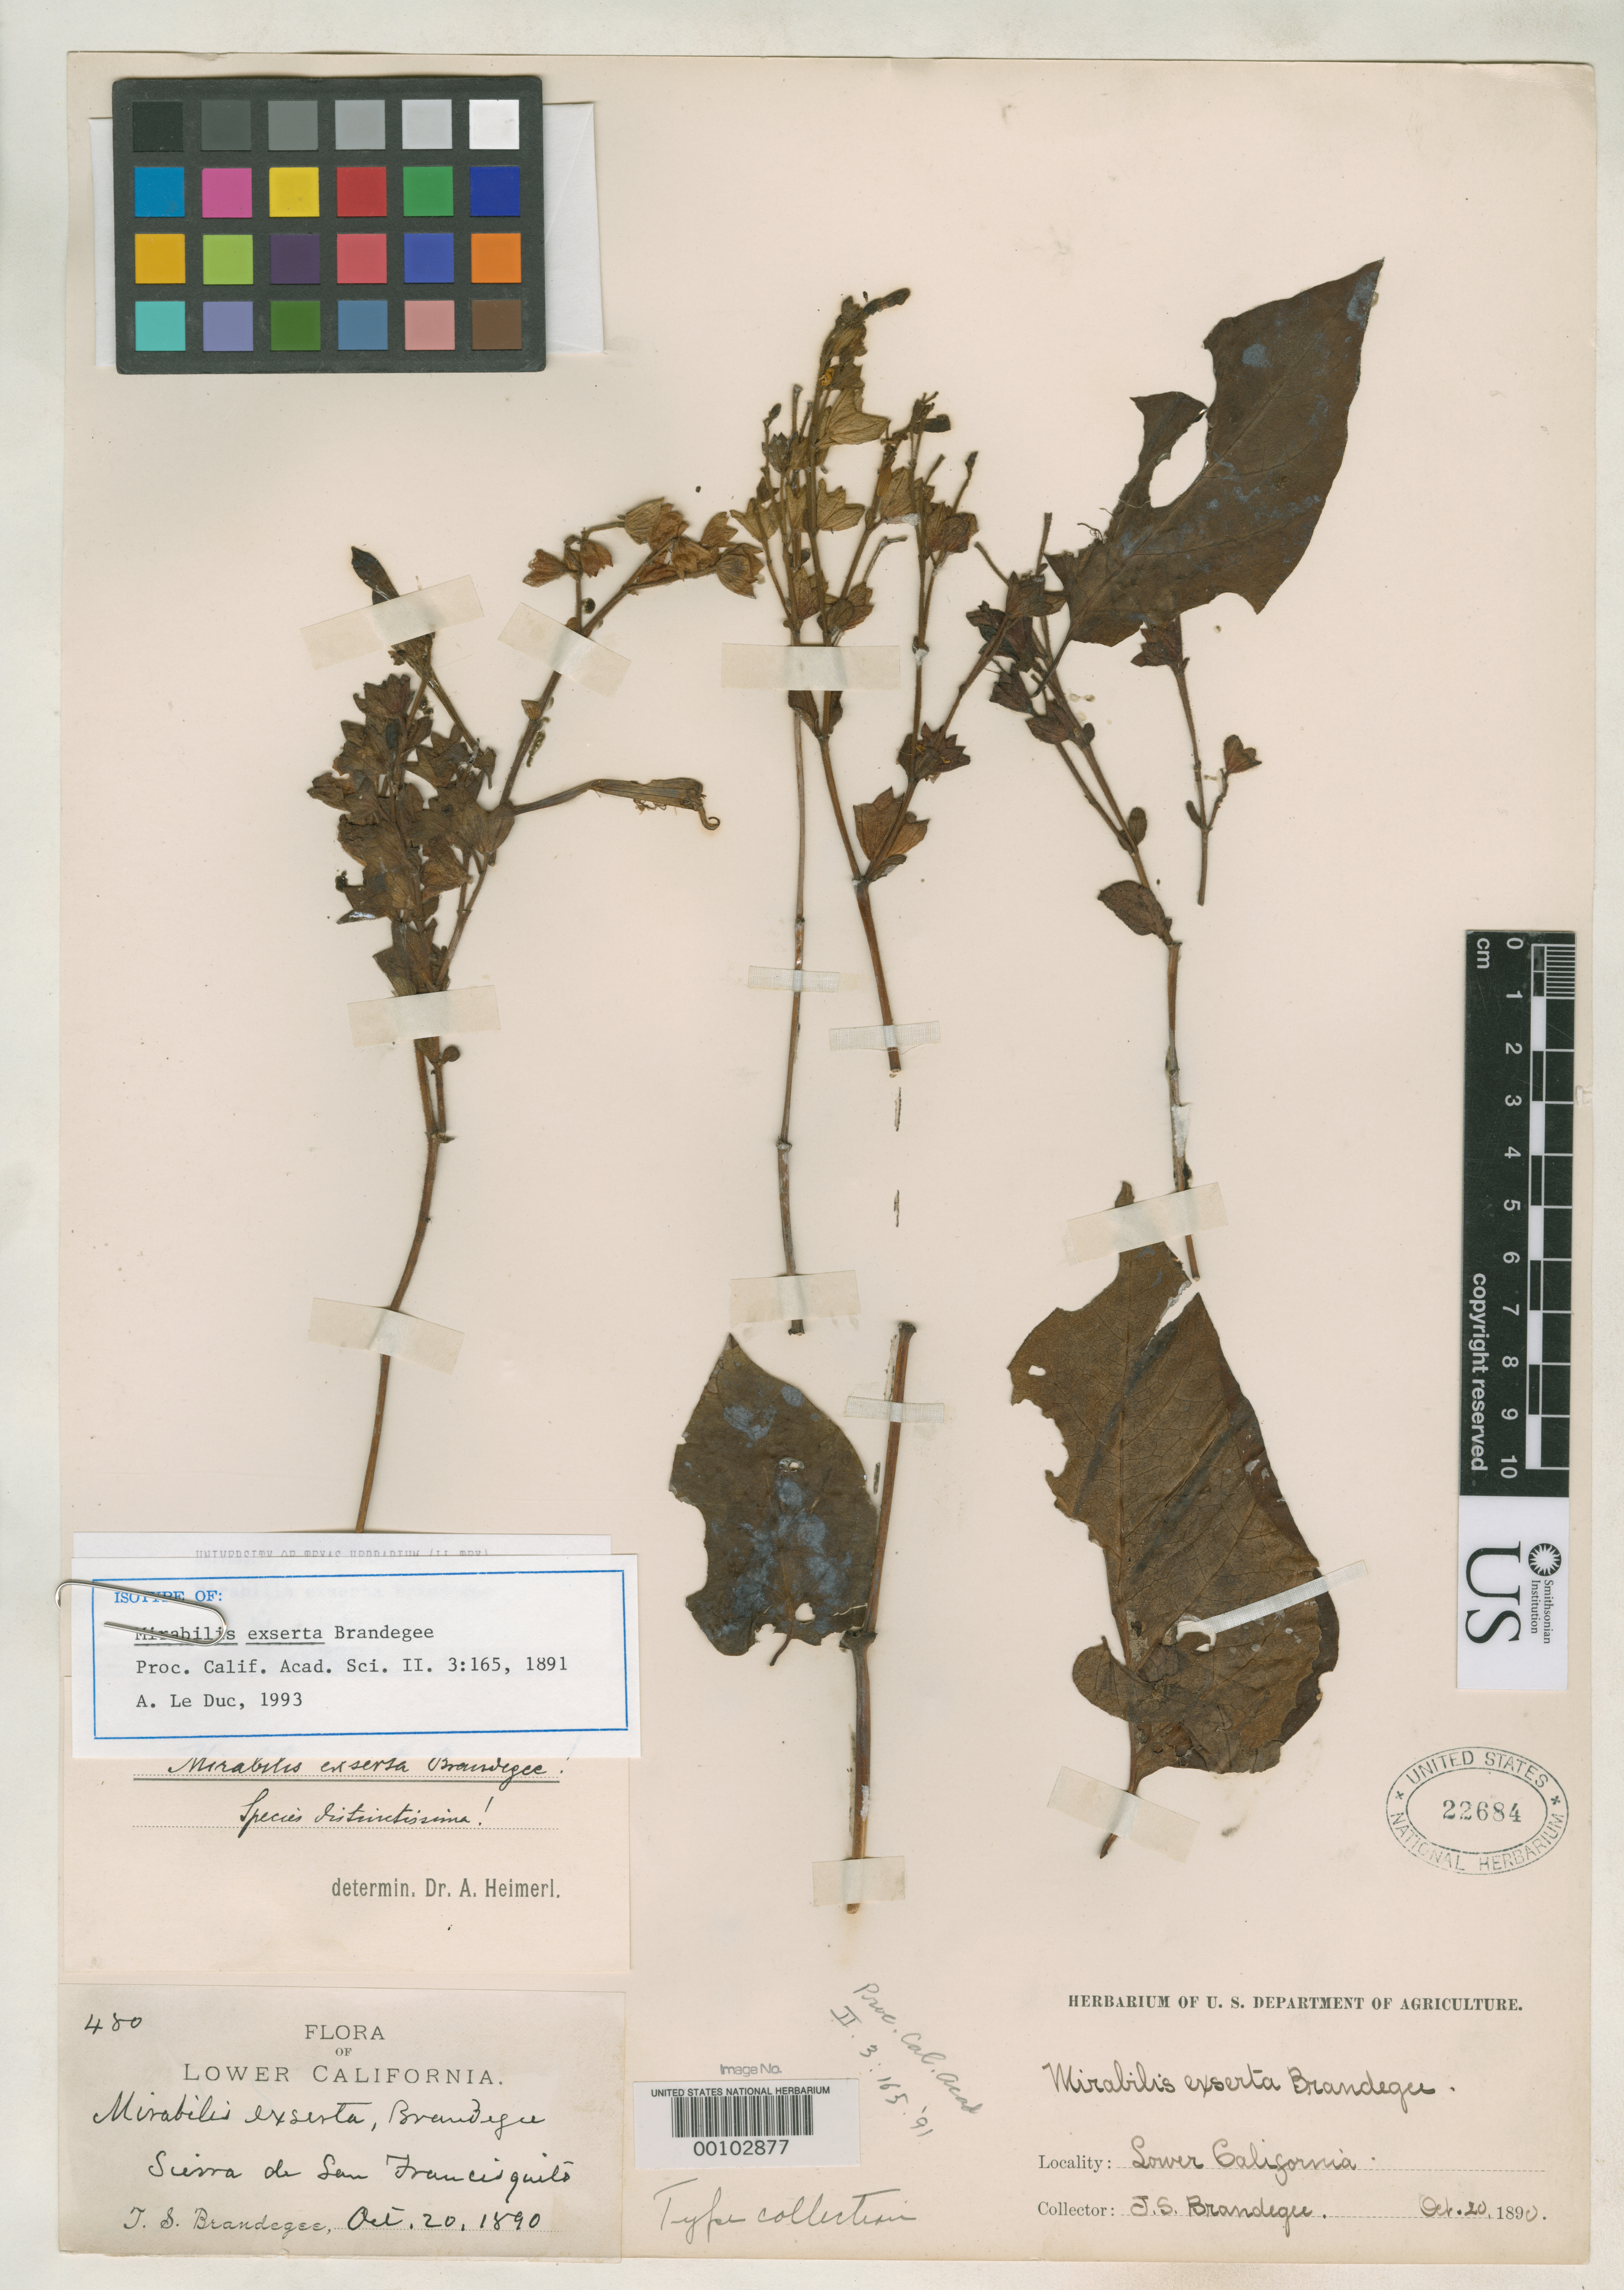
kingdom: Plantae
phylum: Tracheophyta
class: Magnoliopsida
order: Caryophyllales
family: Nyctaginaceae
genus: Mirabilis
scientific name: Mirabilis exserta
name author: Brandegee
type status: Isotype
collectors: T. S. Brandegee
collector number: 480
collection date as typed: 20 Oct 1890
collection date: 1890-10-20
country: Mexico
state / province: Baja California Norte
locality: Sierra de San Francisquito.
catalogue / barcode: US 22684